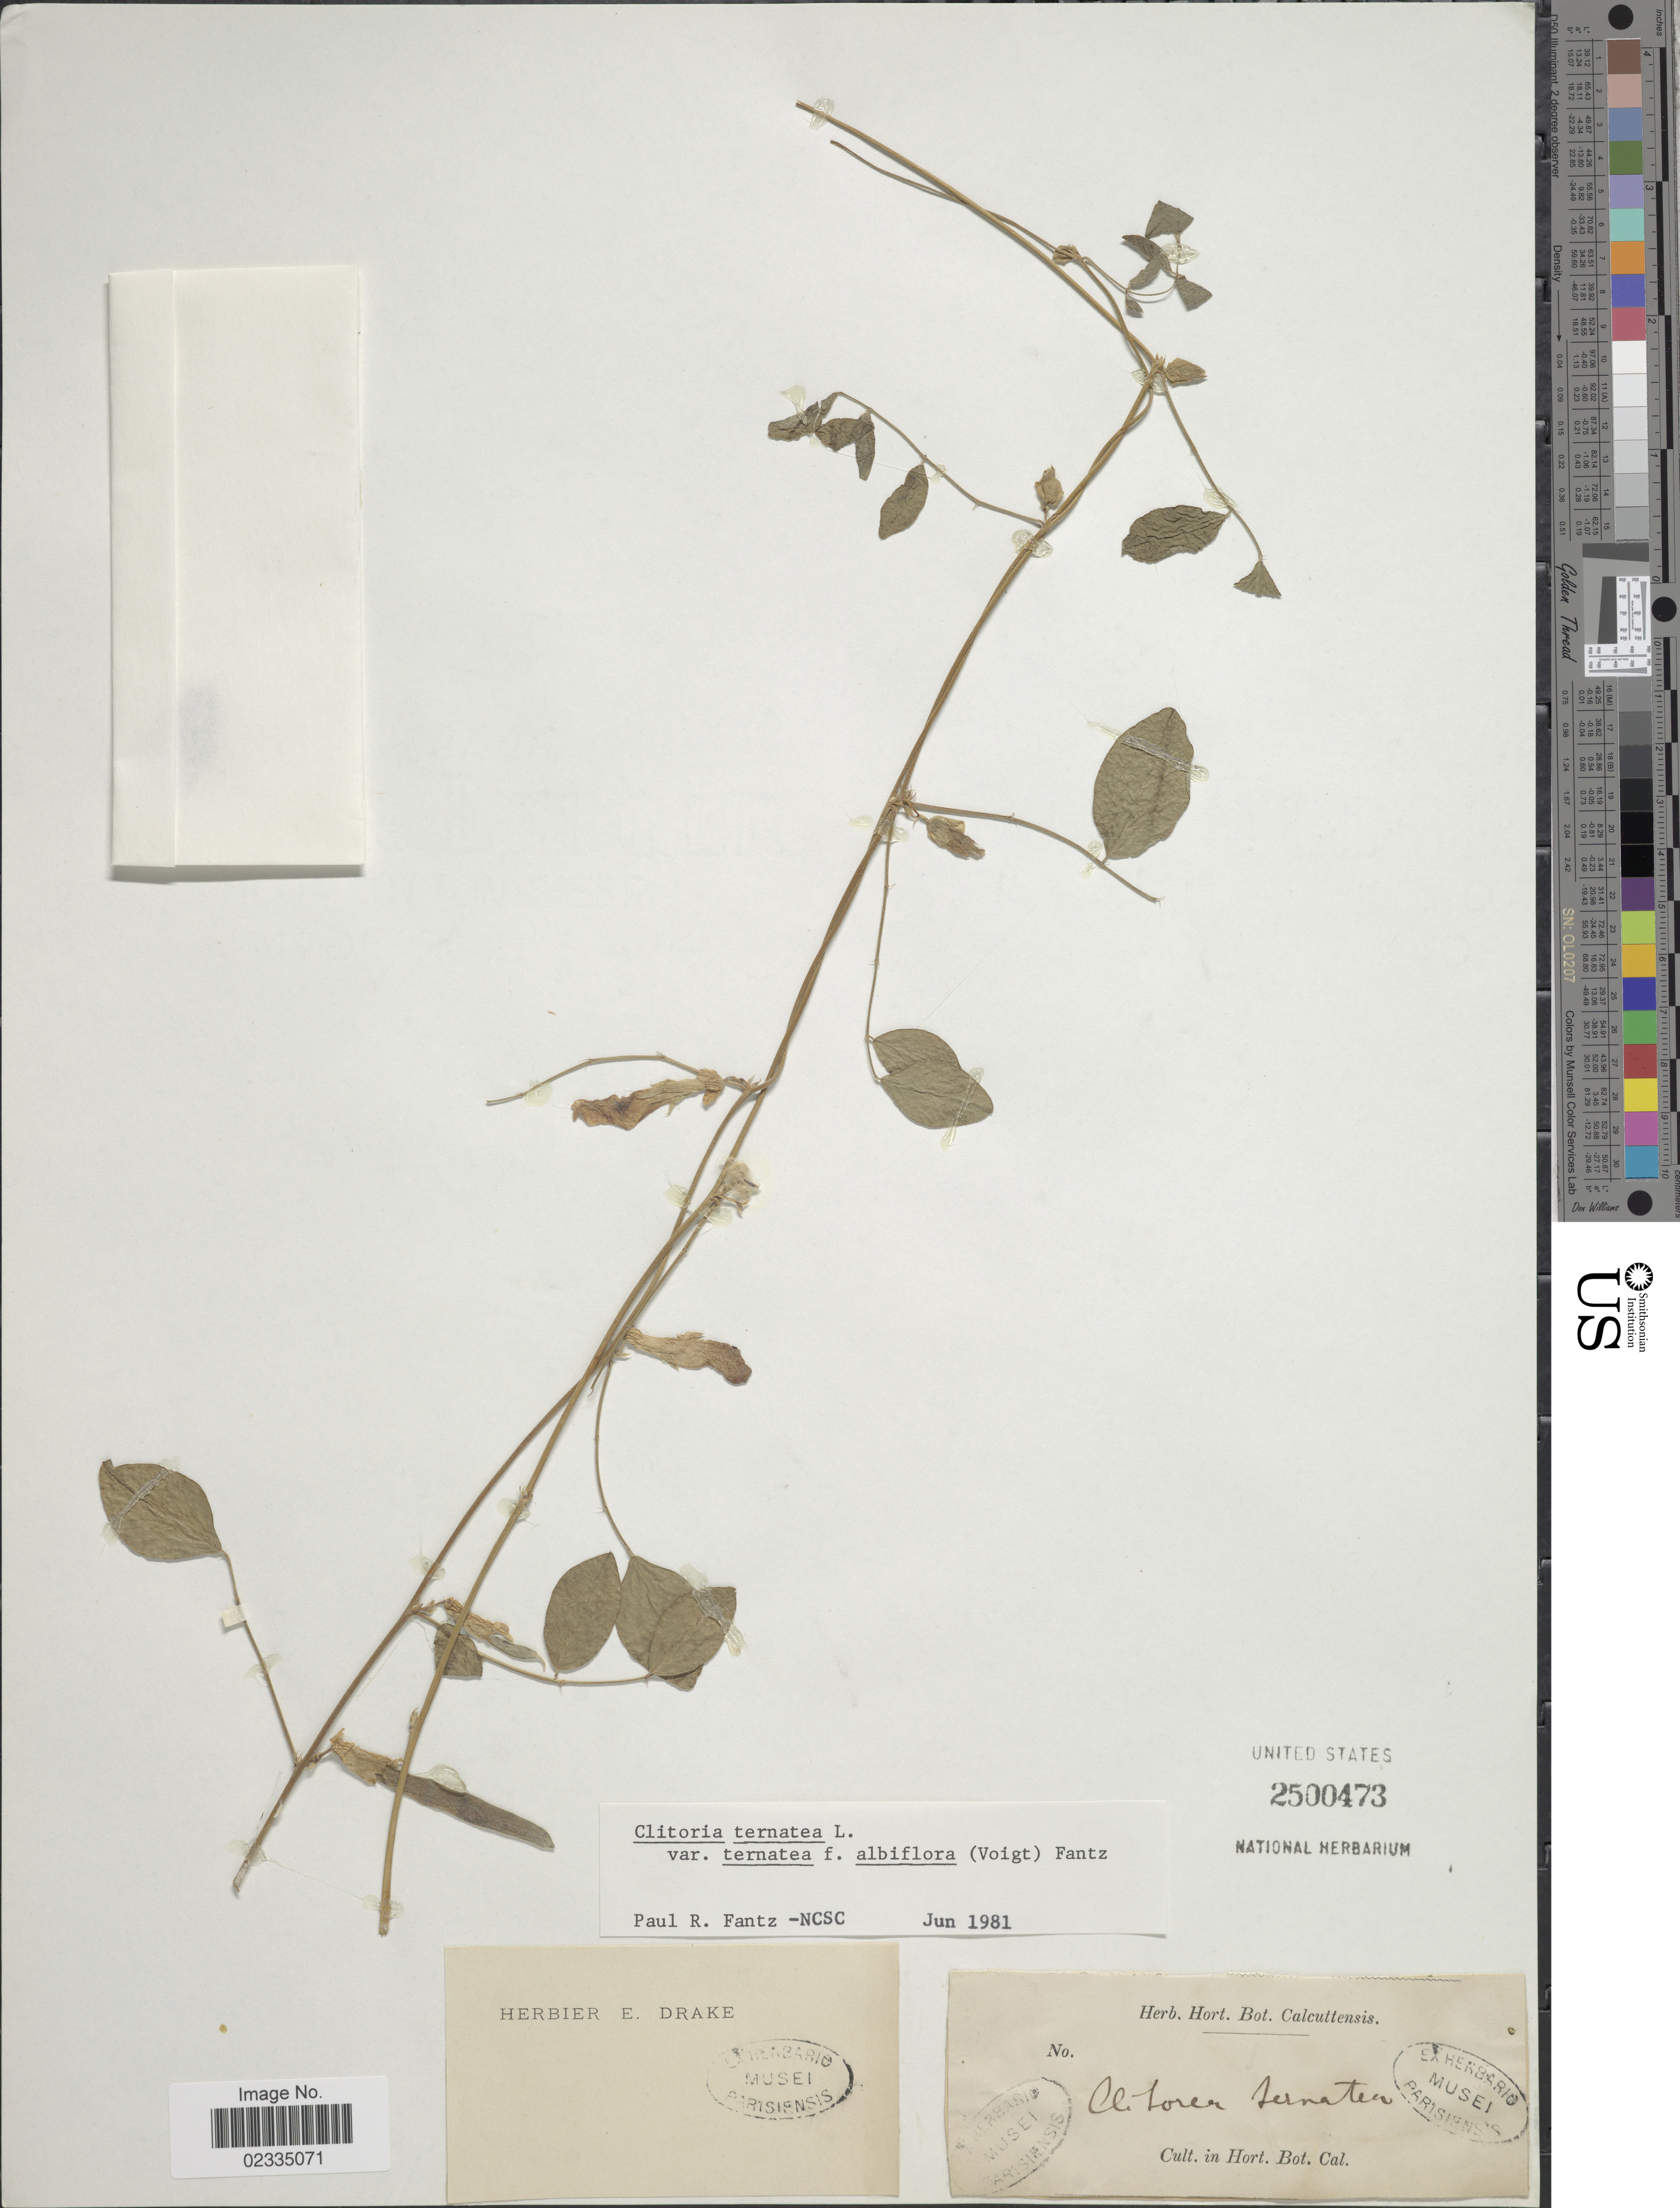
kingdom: Plantae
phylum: Tracheophyta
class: Magnoliopsida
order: Fabales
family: Fabaceae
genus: Clitoria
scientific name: Clitoria ternatea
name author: L.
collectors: ex Herb. Hort. Bot. Calcuttensis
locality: Cult in Hort. Bot. Cal.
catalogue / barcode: US 2500473